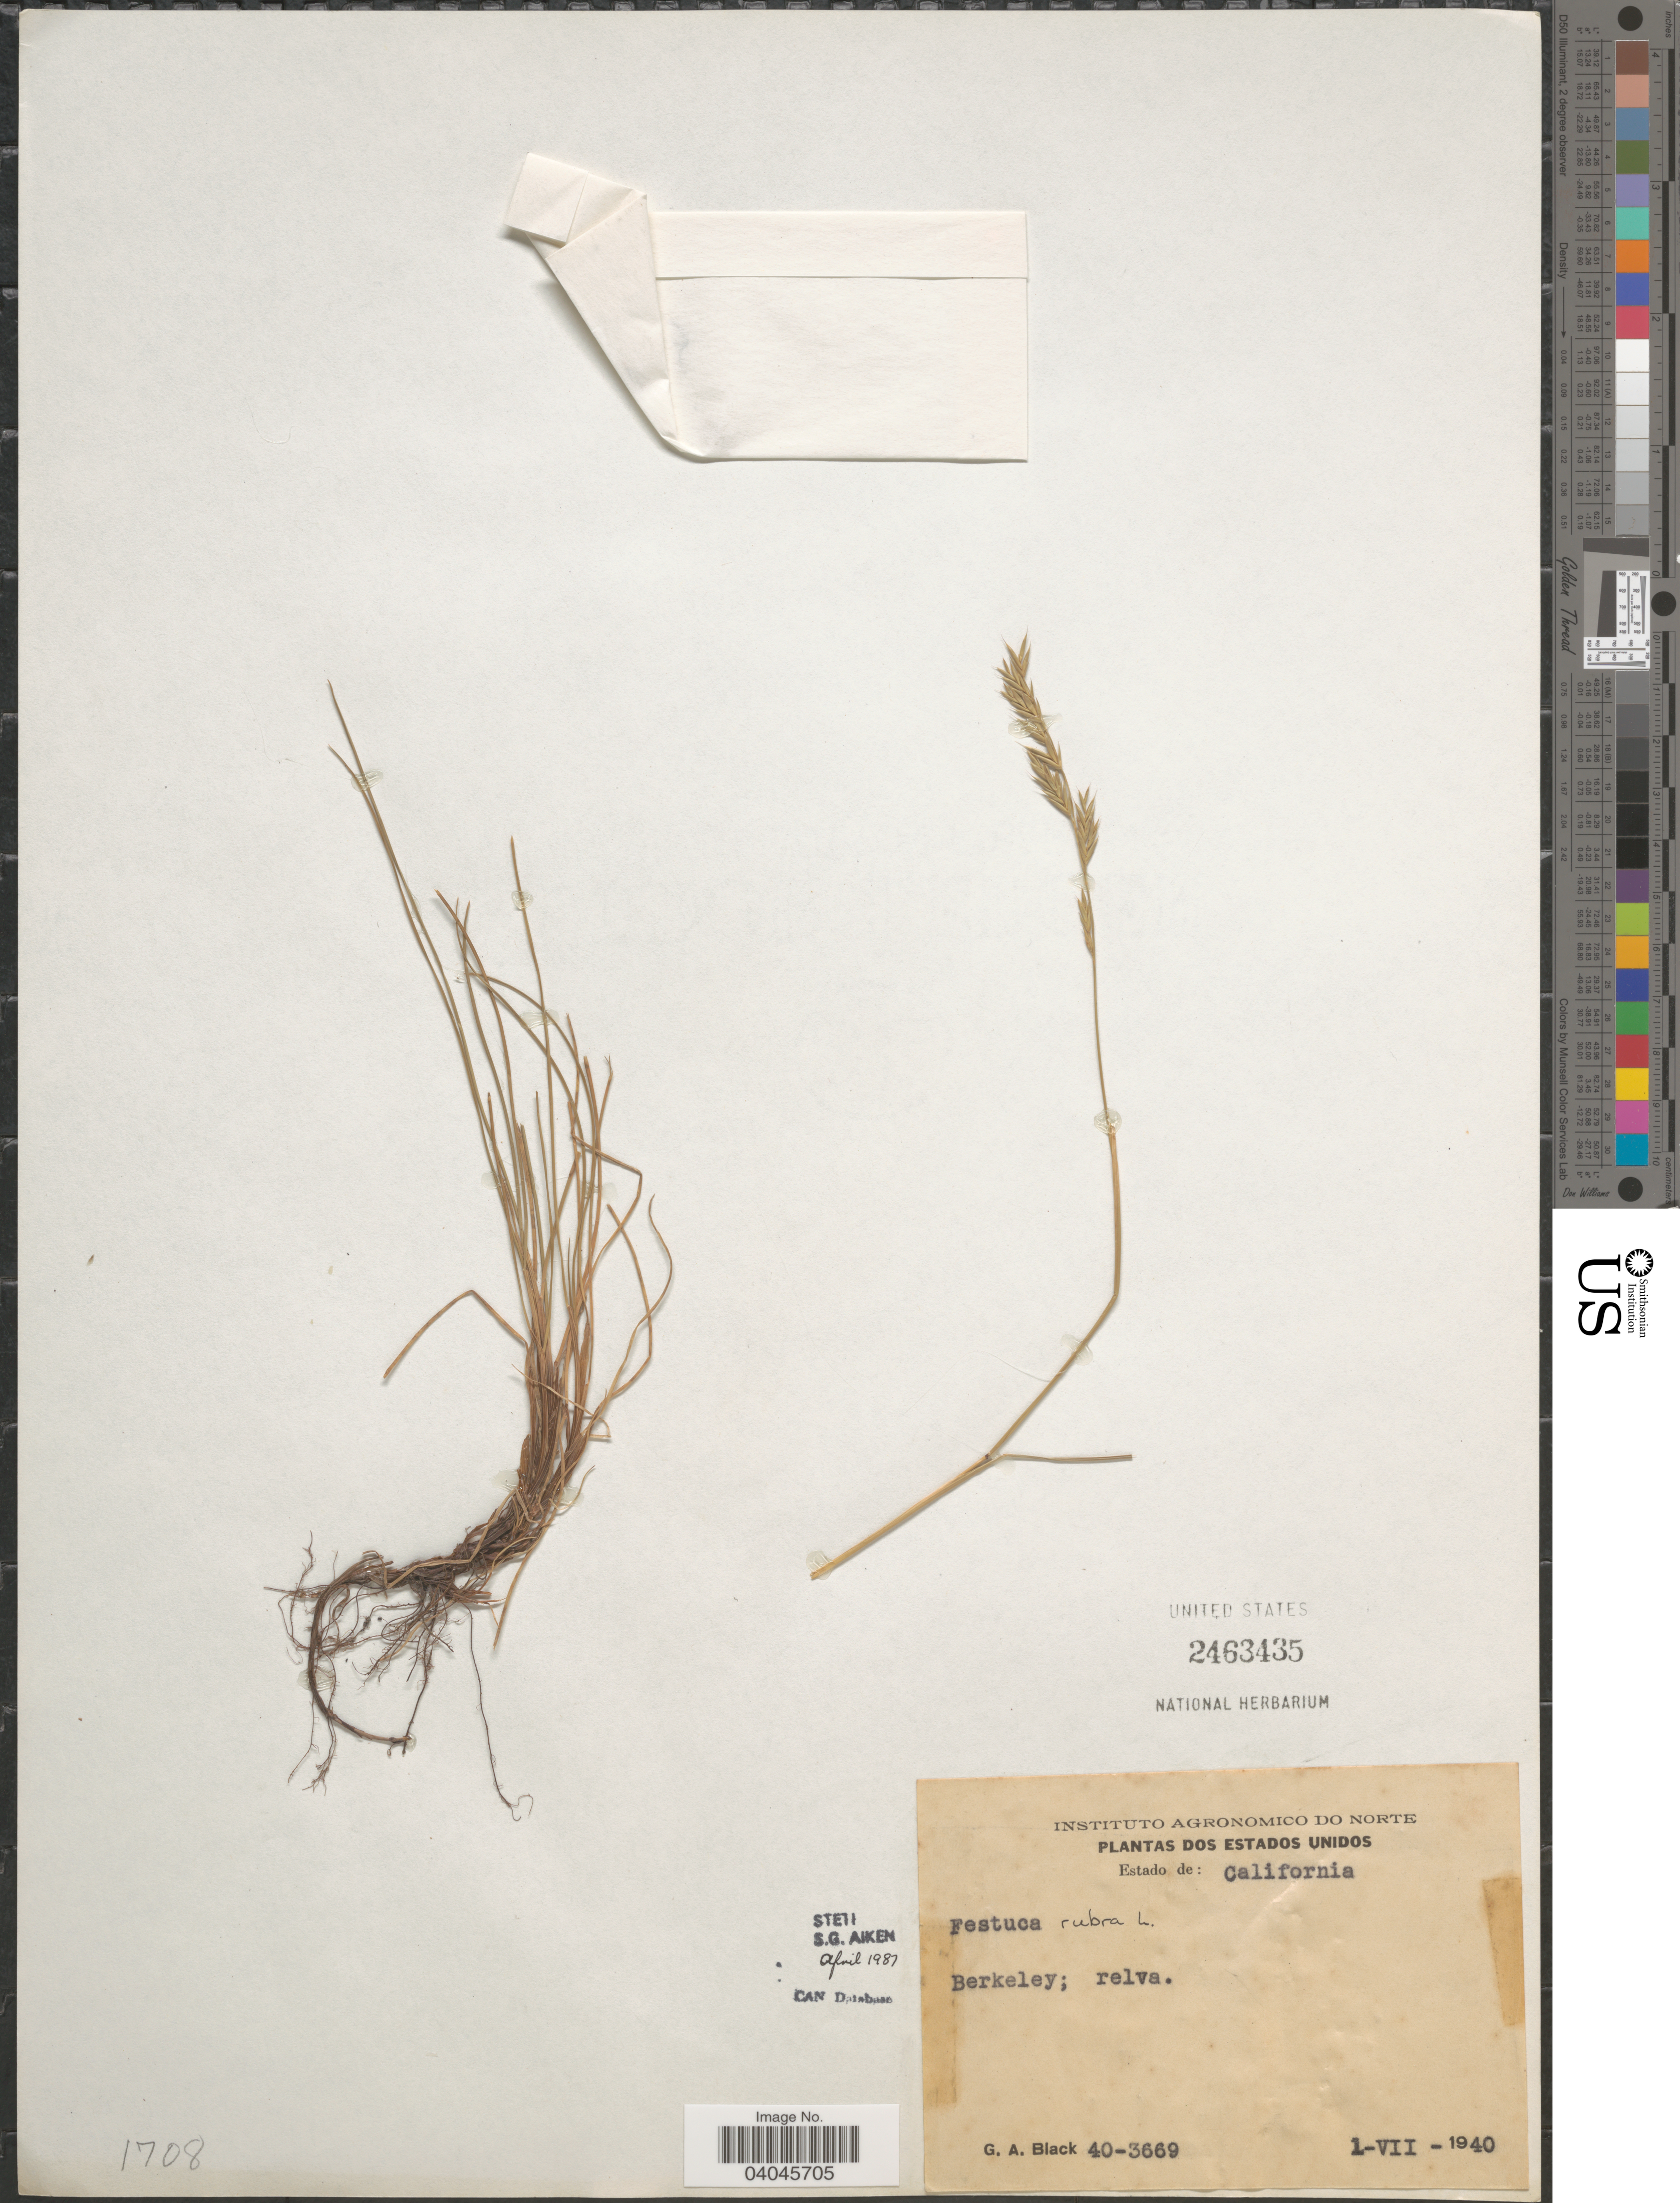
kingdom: Plantae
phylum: Tracheophyta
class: Liliopsida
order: Poales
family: Poaceae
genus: Festuca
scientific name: Festuca rubra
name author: L.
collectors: G. A. Black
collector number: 40-3669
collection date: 1940-07-01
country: United States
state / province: California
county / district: Alameda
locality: Dos Estados Unidos. Berkeley; relva.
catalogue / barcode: US 2463435